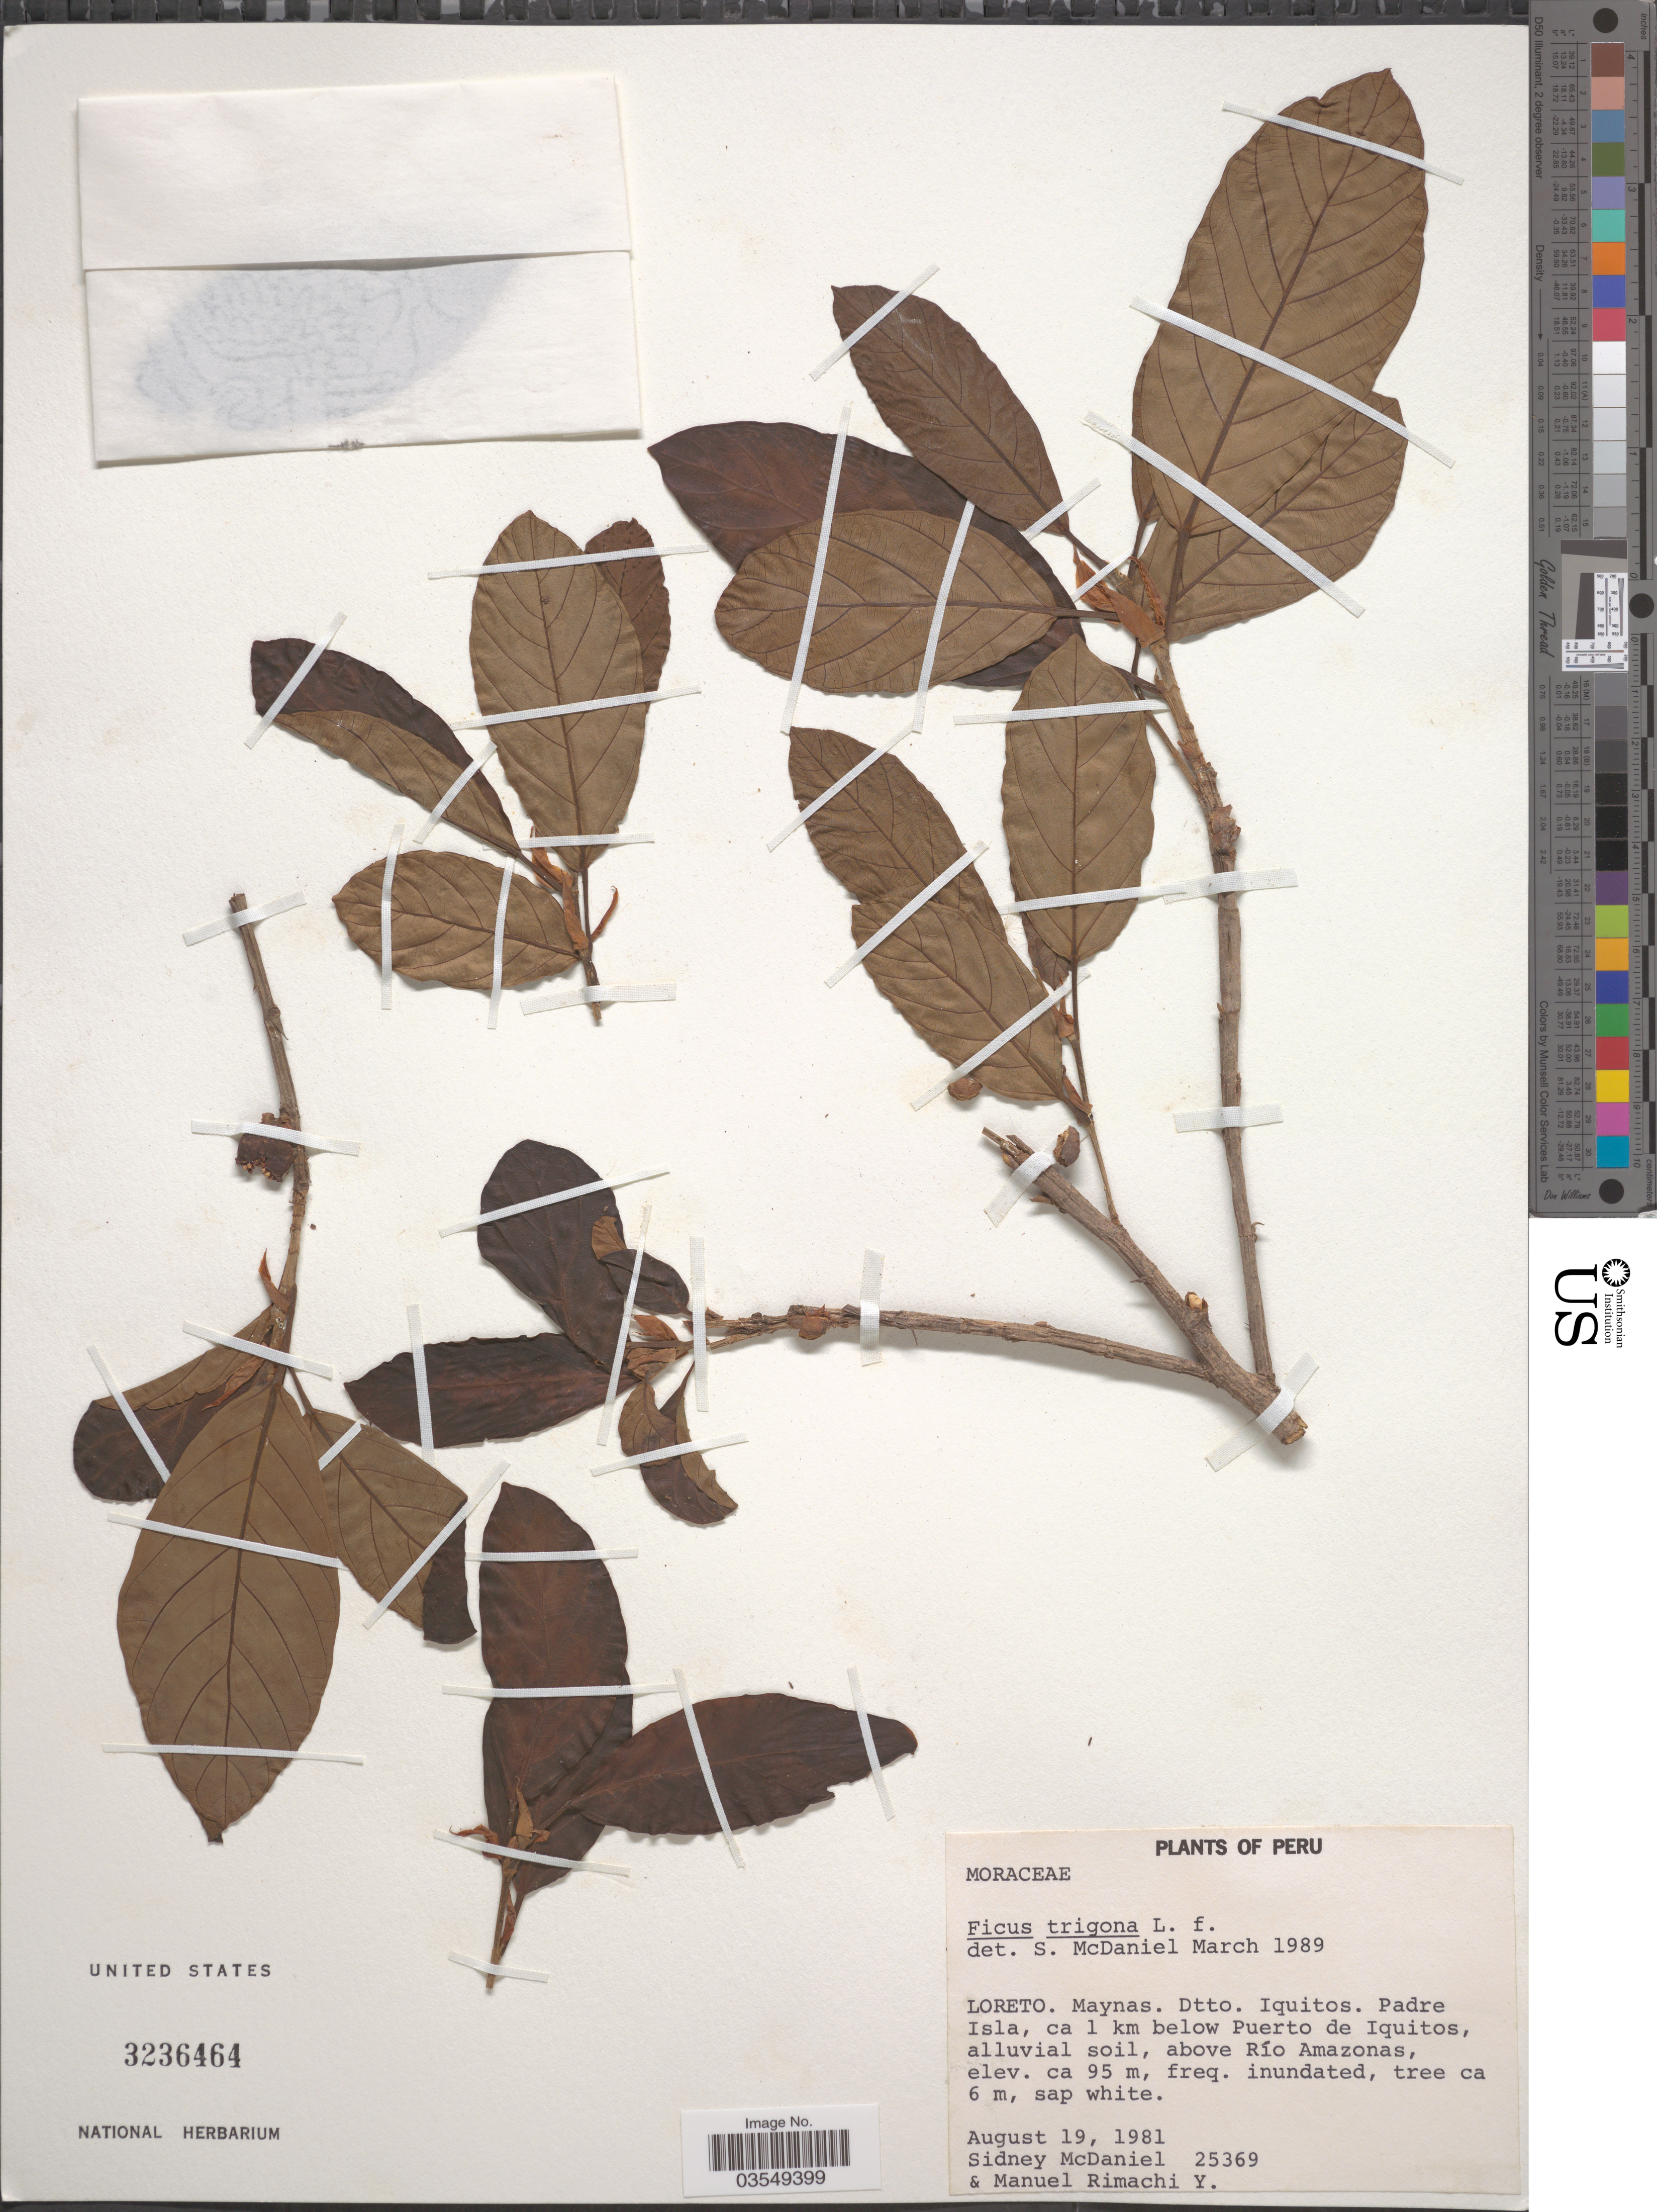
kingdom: Plantae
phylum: Tracheophyta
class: Magnoliopsida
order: Rosales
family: Moraceae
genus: Ficus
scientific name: Ficus trigona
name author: L. f.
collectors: S. McDaniel & M. Rimachi Y.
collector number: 25369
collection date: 1981-08-19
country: Peru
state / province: Loreto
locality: Maynas. Dtto. Iquitos. Padre Isla, ca 1 km below Puerto de Iquitos, alluvial soil, above Río Amazonas.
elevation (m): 95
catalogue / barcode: US 3236464